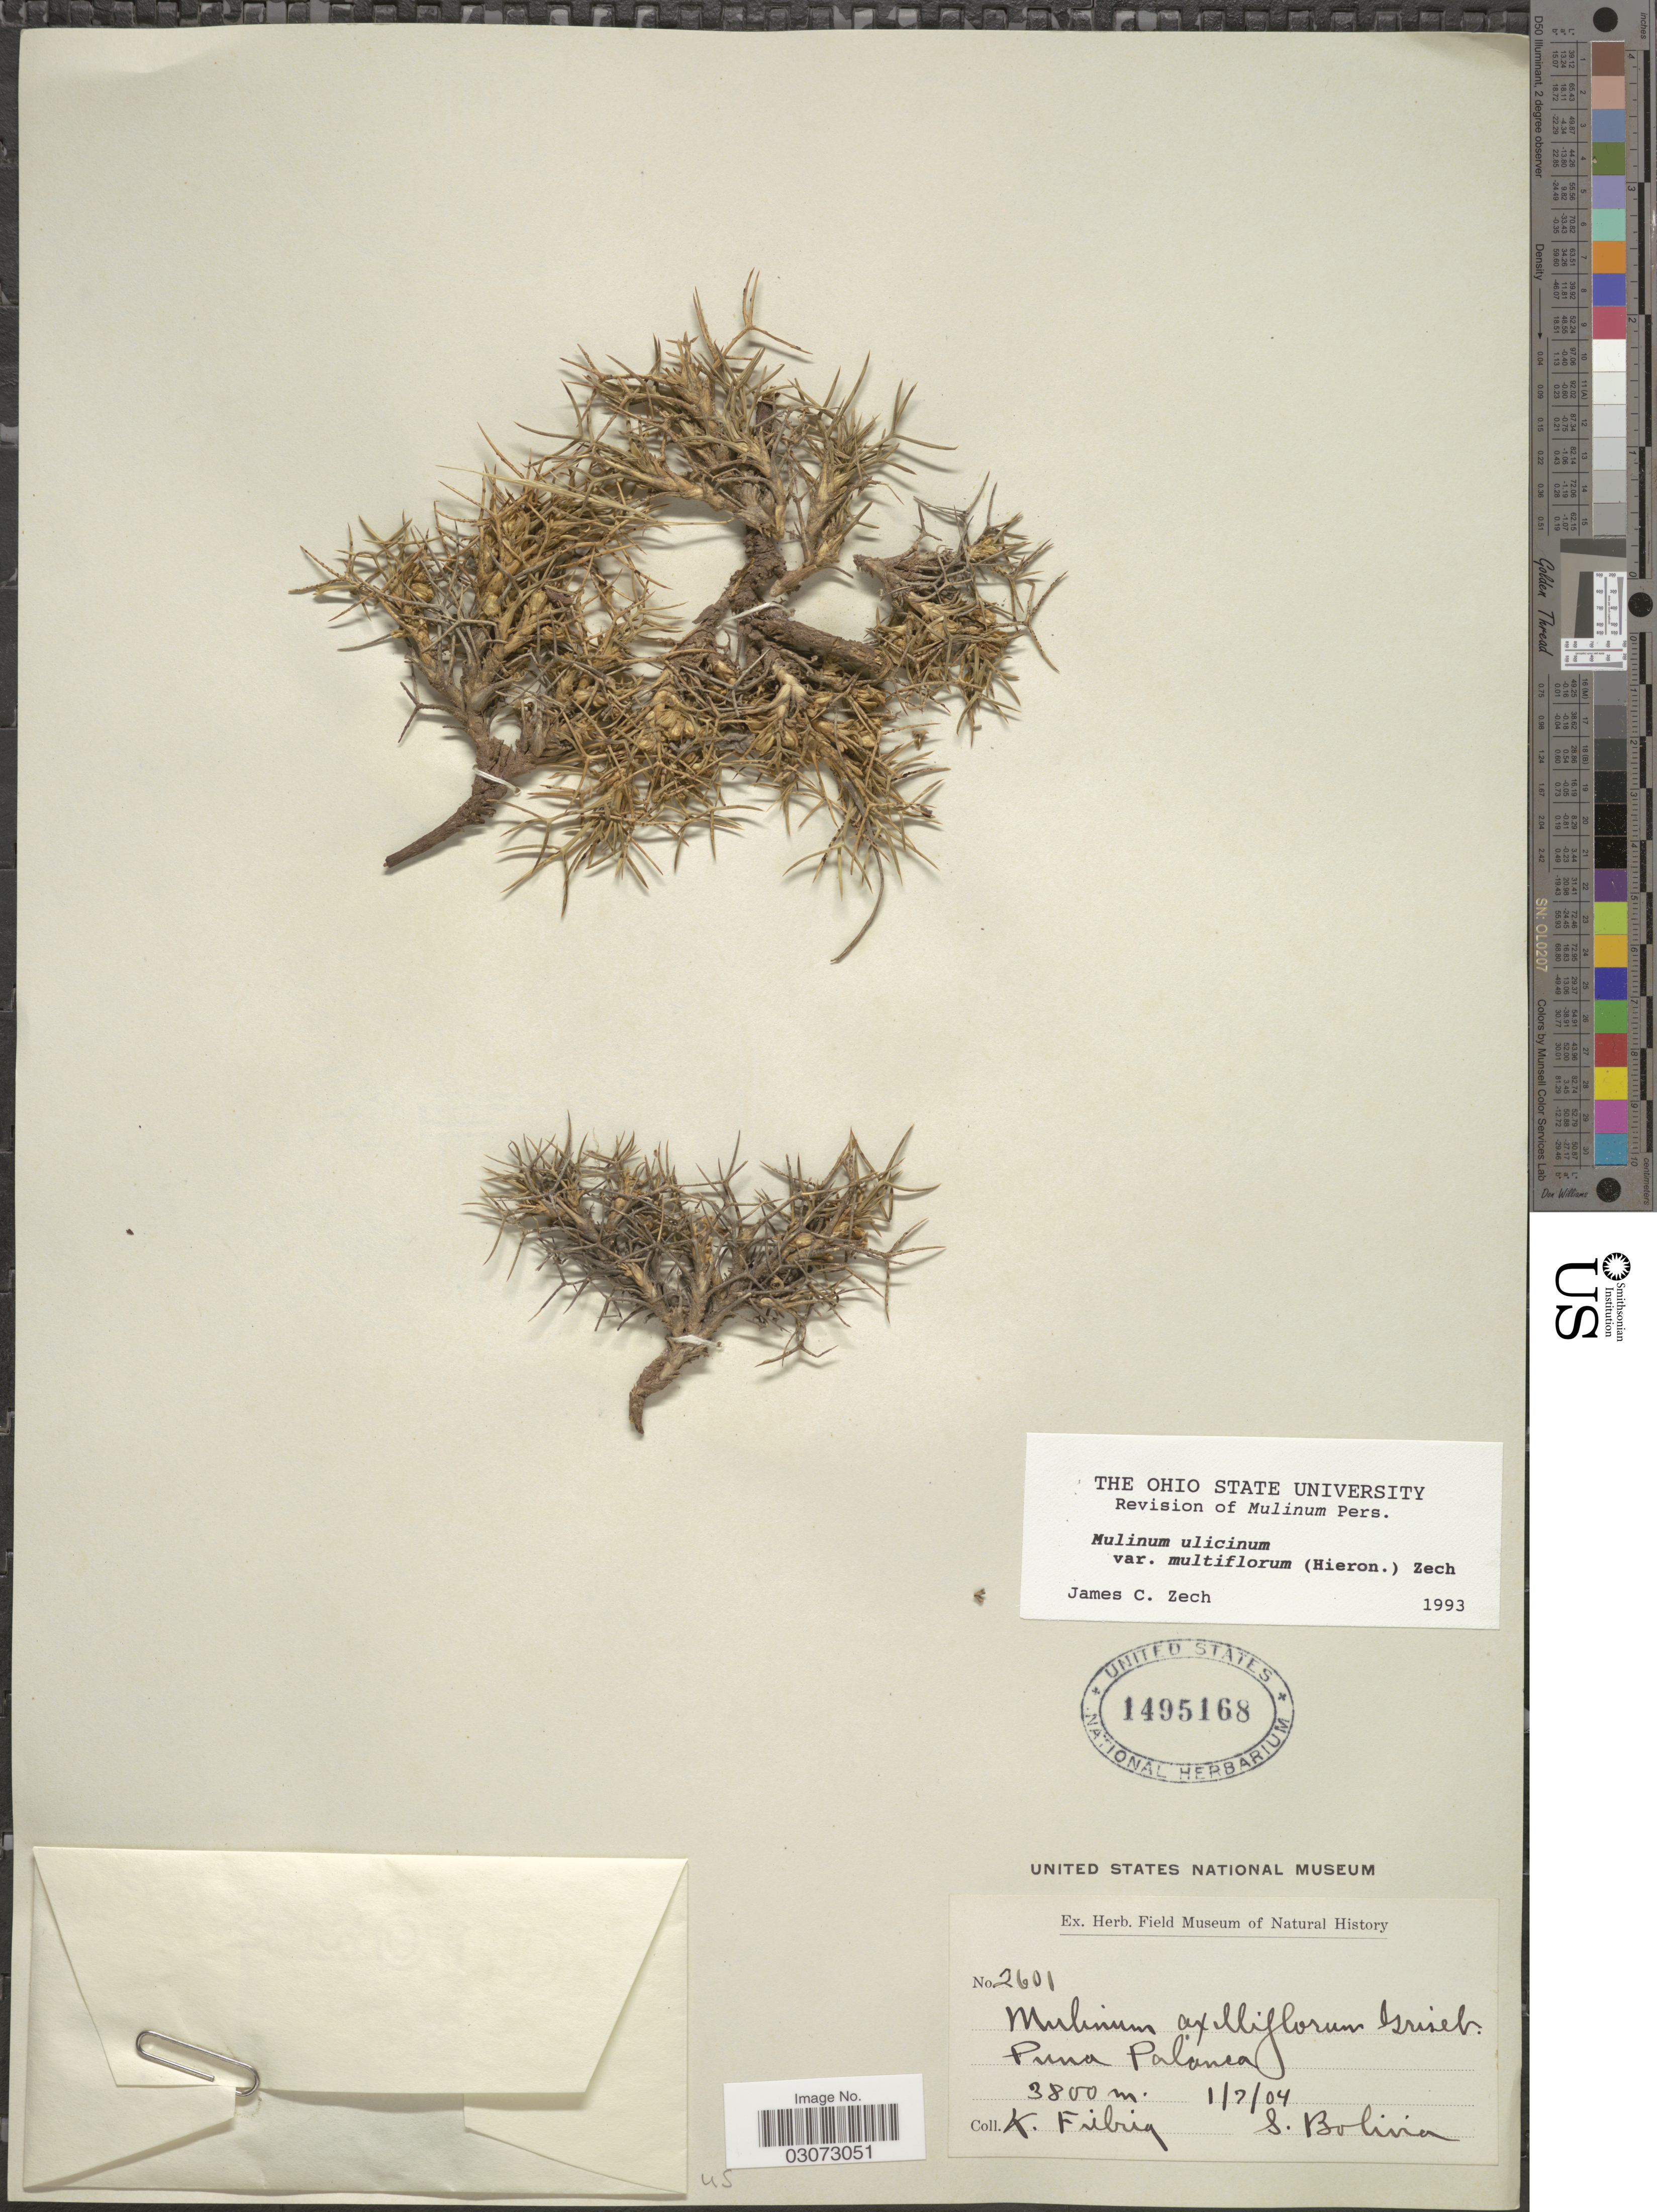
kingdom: Plantae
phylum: Tracheophyta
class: Magnoliopsida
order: Apiales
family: Apiaceae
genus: Mulinum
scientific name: Mulinum ulicinum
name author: Gillet & Hook.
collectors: K. Fiebrig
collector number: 2601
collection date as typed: Transcribed d/m/y: 1/7/4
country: Bolivia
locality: Puna Patanca. S. Bolivia.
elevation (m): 3800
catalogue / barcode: US 1495168